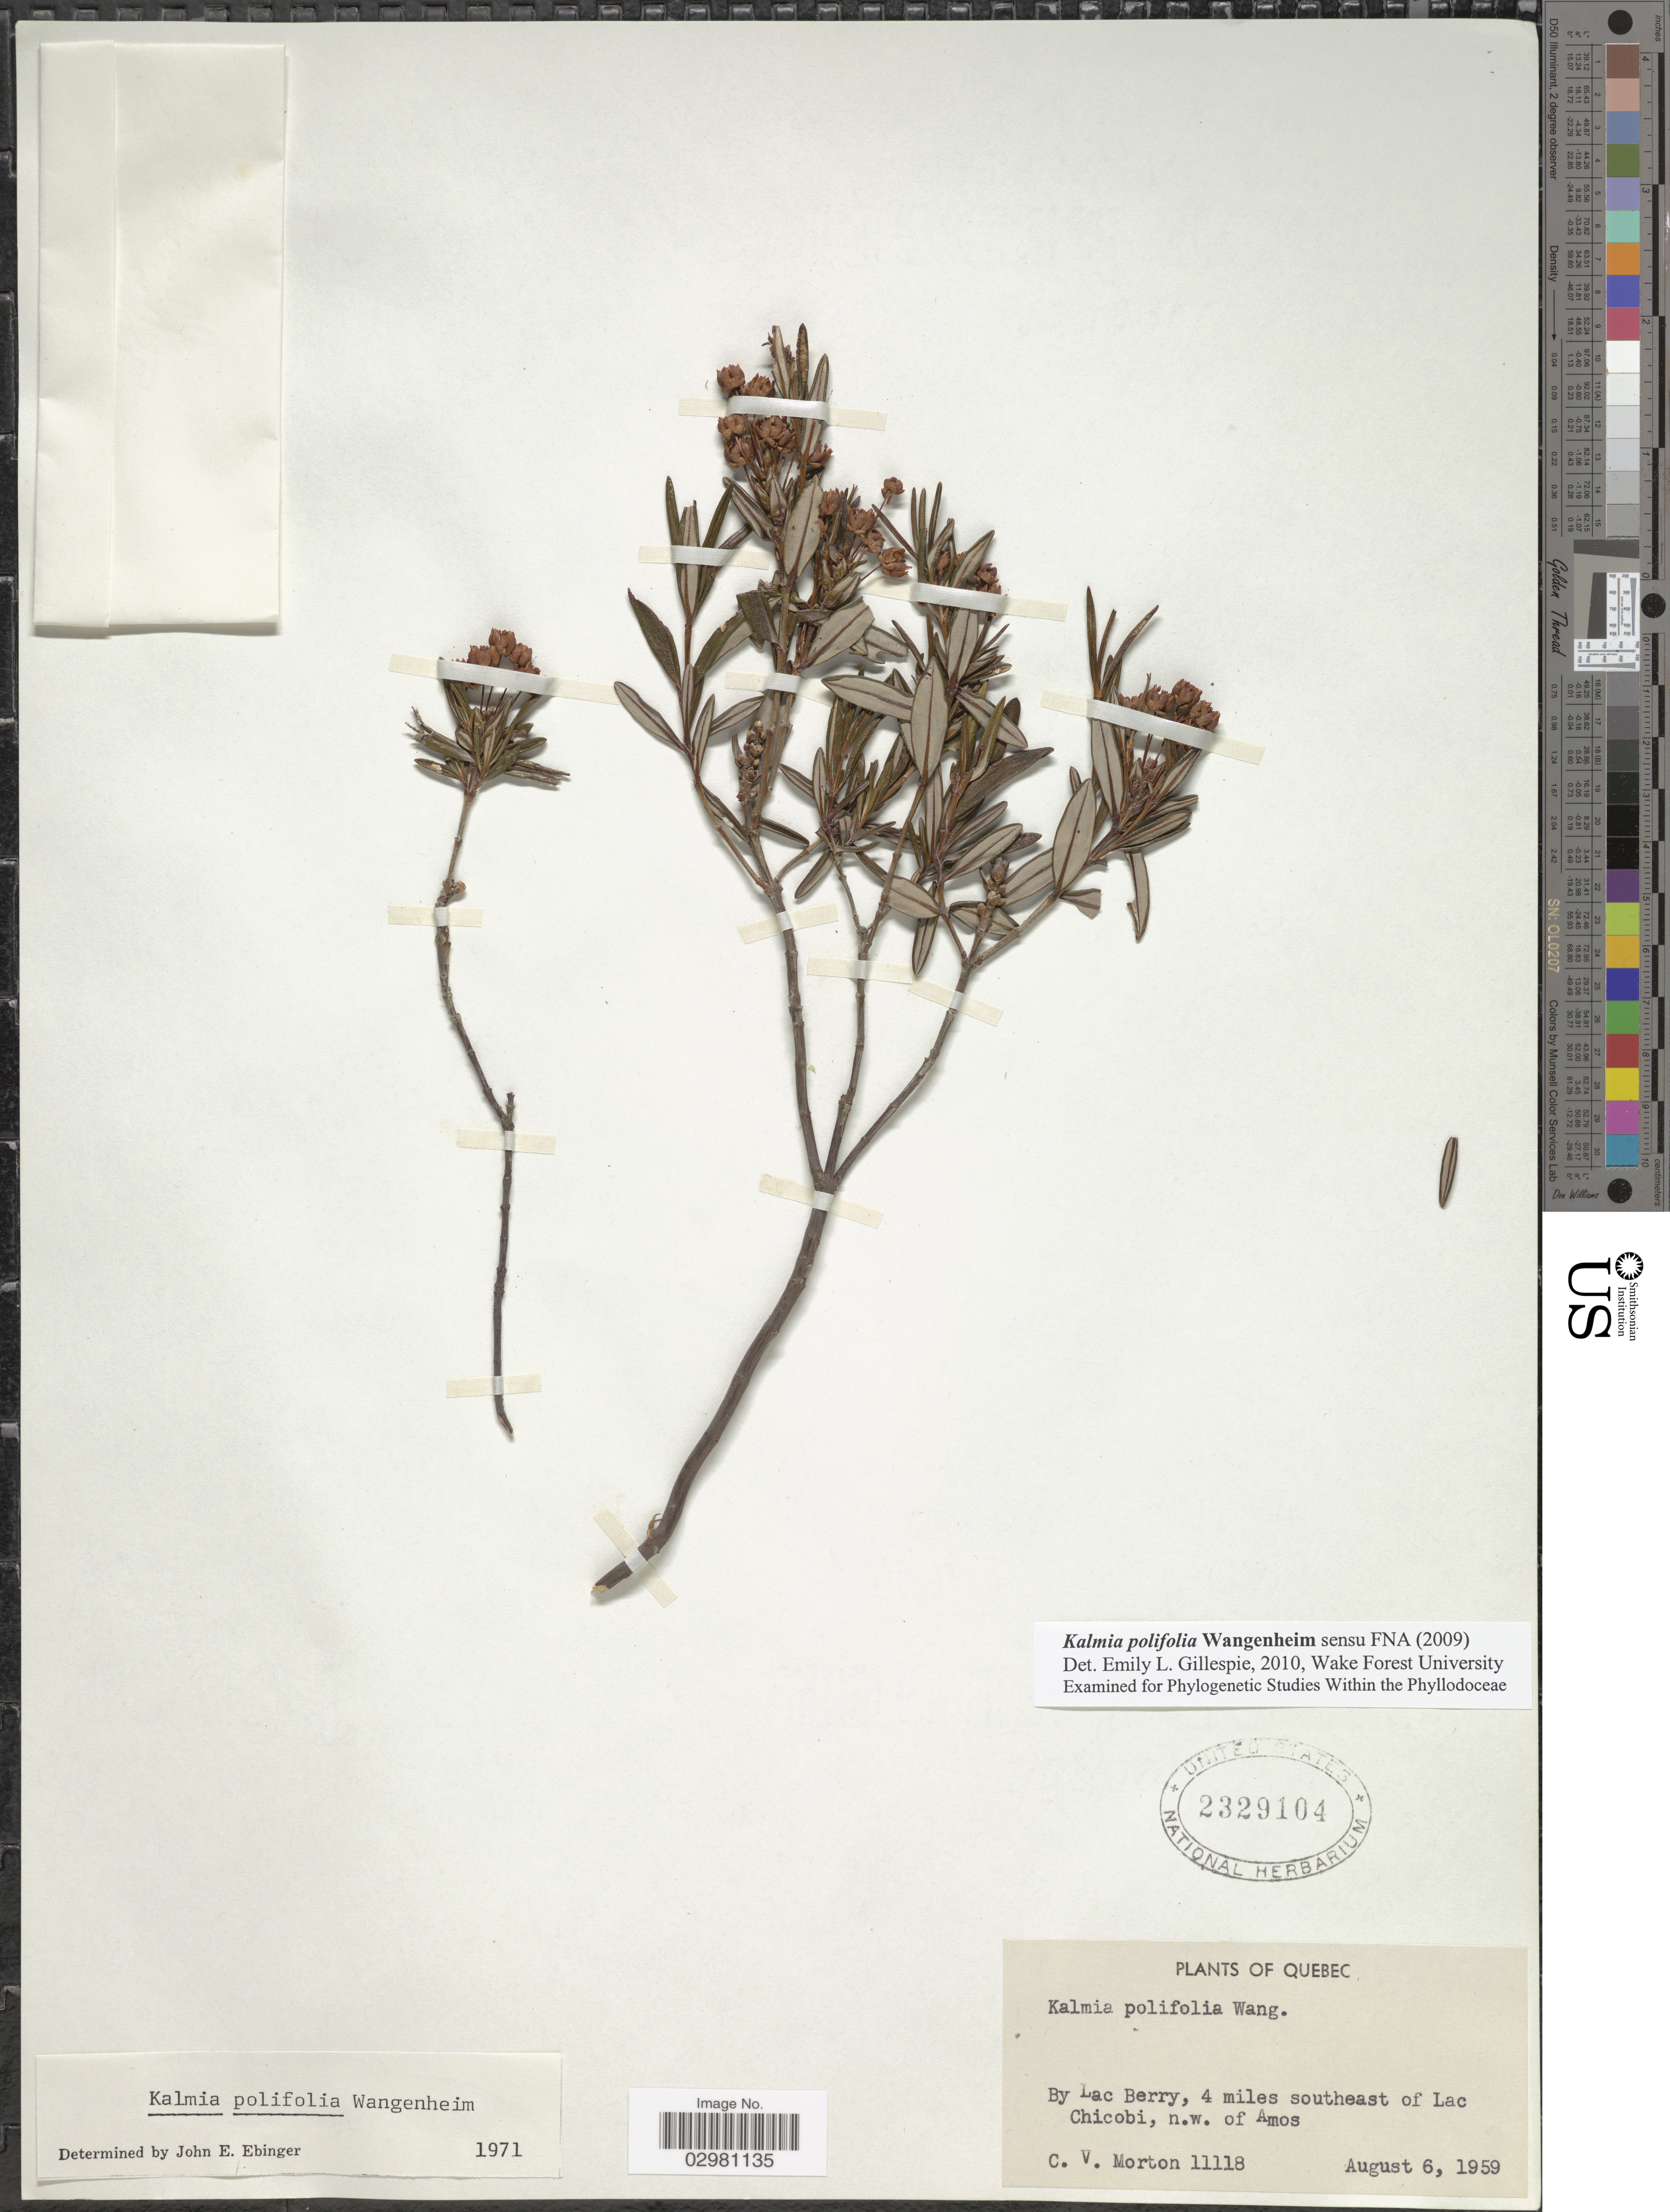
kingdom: Plantae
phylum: Tracheophyta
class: Magnoliopsida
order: Ericales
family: Ericaceae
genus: Kalmia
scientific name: Kalmia polifolia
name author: Wangenh.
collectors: C. V. Morton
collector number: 11118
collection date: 1959-08-06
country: Canada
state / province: Quebec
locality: By Lac Berry, 4 miles southeast of Lac Chicobi, n.w. of Amos.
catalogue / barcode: US 2329104